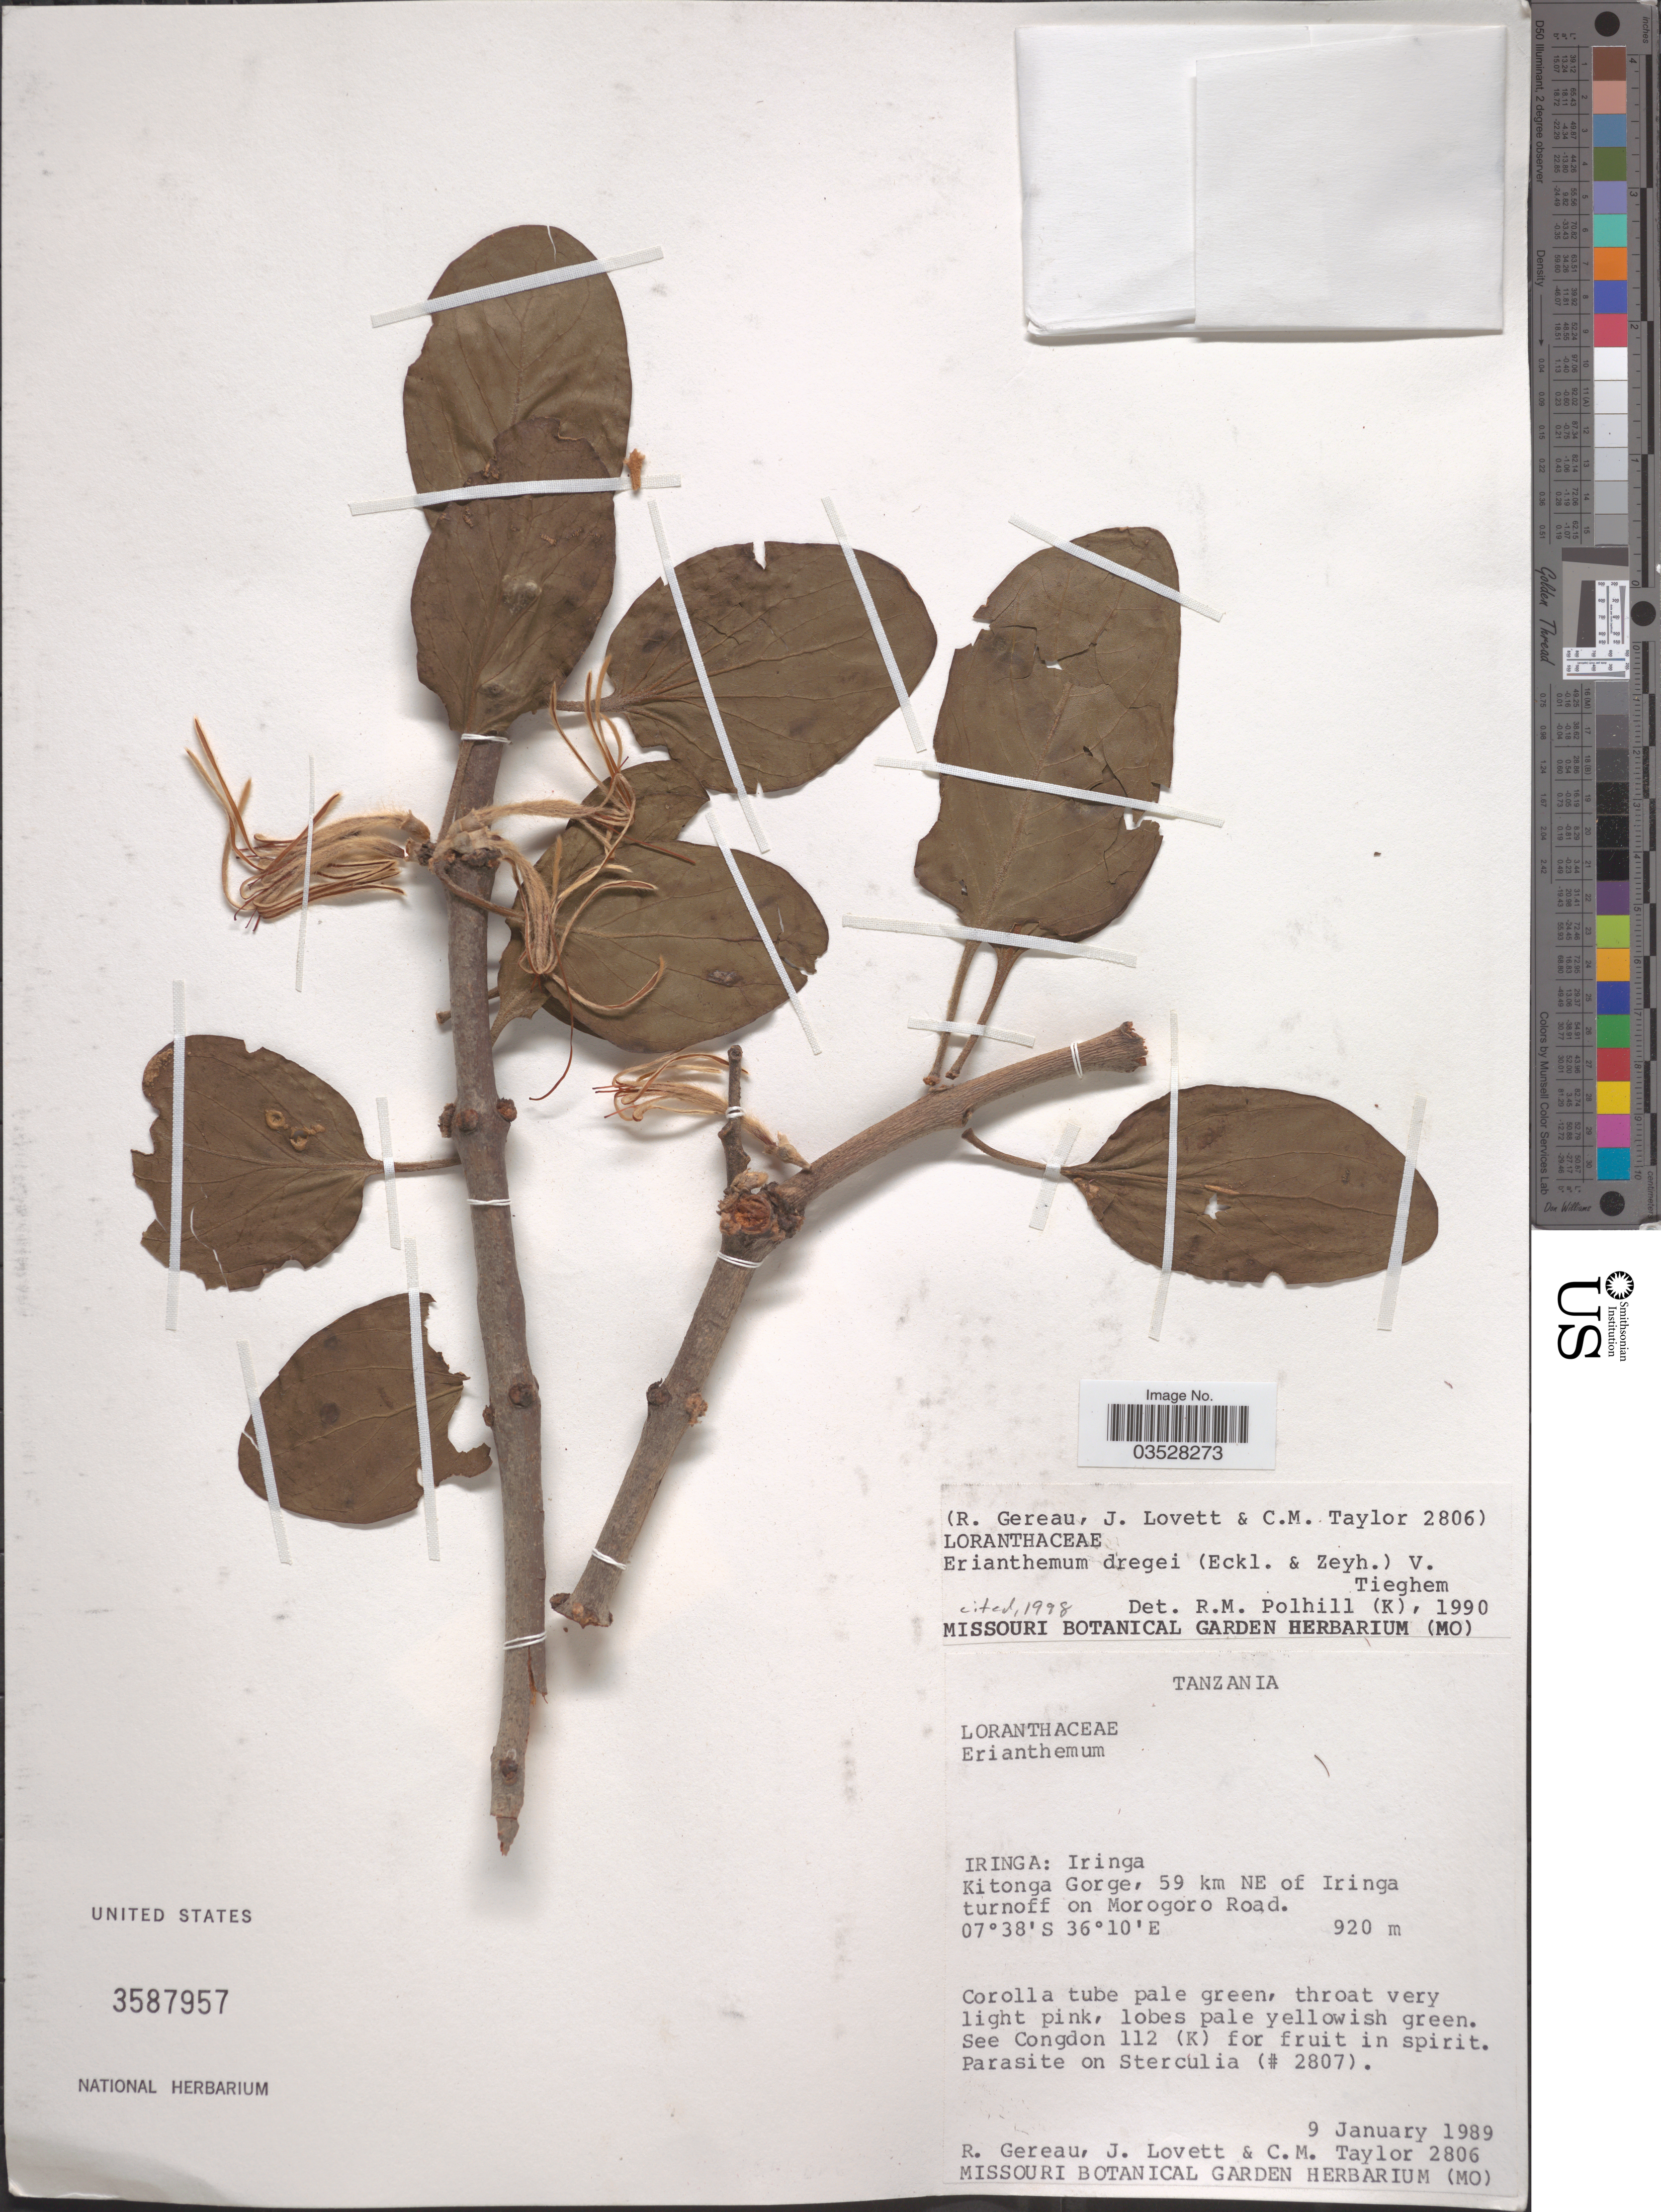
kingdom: Plantae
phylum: Tracheophyta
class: Magnoliopsida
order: Santalales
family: Loranthaceae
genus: Erianthemum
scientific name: Erianthemum dregei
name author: (Eckl. & Zeyh.) Tiegh.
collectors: R. Gereau, J. Lovett & C. M. Taylor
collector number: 2806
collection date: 1989-01-09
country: Tanzania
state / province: Iringa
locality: Iringa. Kitonga Gorge, 59 km NE of Iringa turnoff on Morogoro Road.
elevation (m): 920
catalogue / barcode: US 3587957